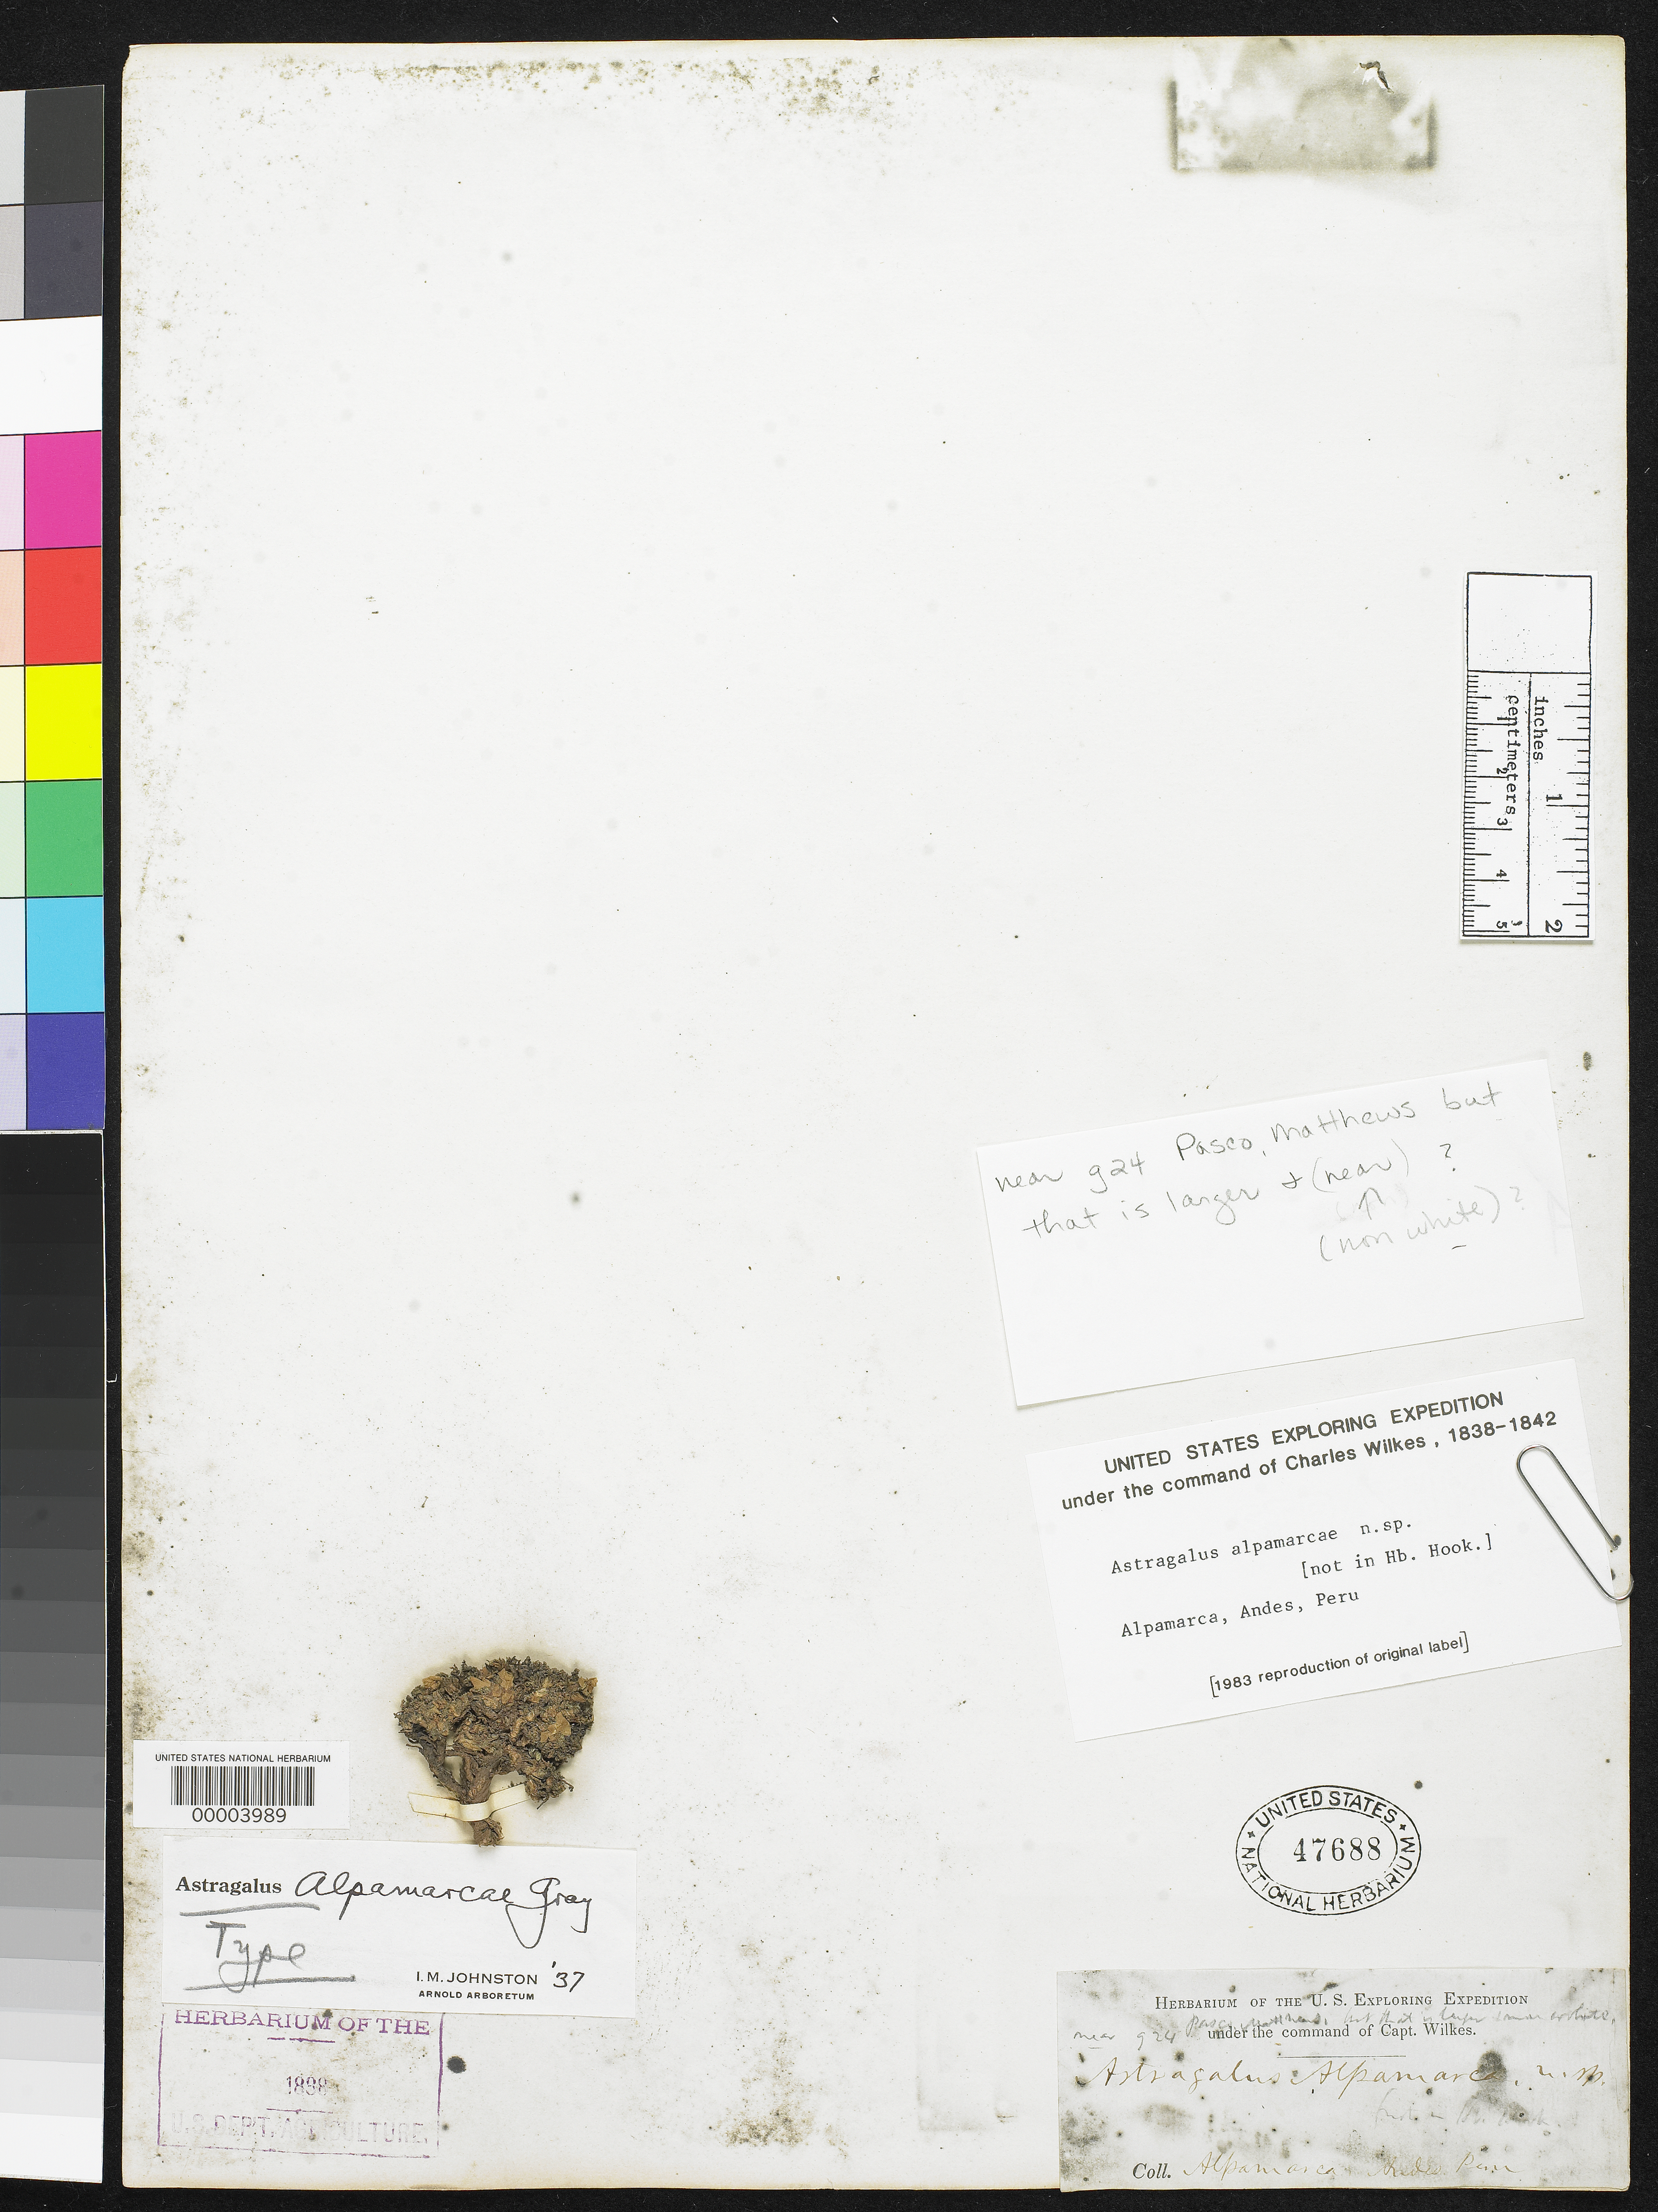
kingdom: Plantae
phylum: Tracheophyta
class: Magnoliopsida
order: Fabales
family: Fabaceae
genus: Astragalus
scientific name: Astragalus alpamarcae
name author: A. Gray in Wilkes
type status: Holotype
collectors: Wilkes Explor. Exped.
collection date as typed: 1838 to -- --- 1842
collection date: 1838/1842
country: Peru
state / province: Pasco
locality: Andes Mountains, Alpamarca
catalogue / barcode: US 47688